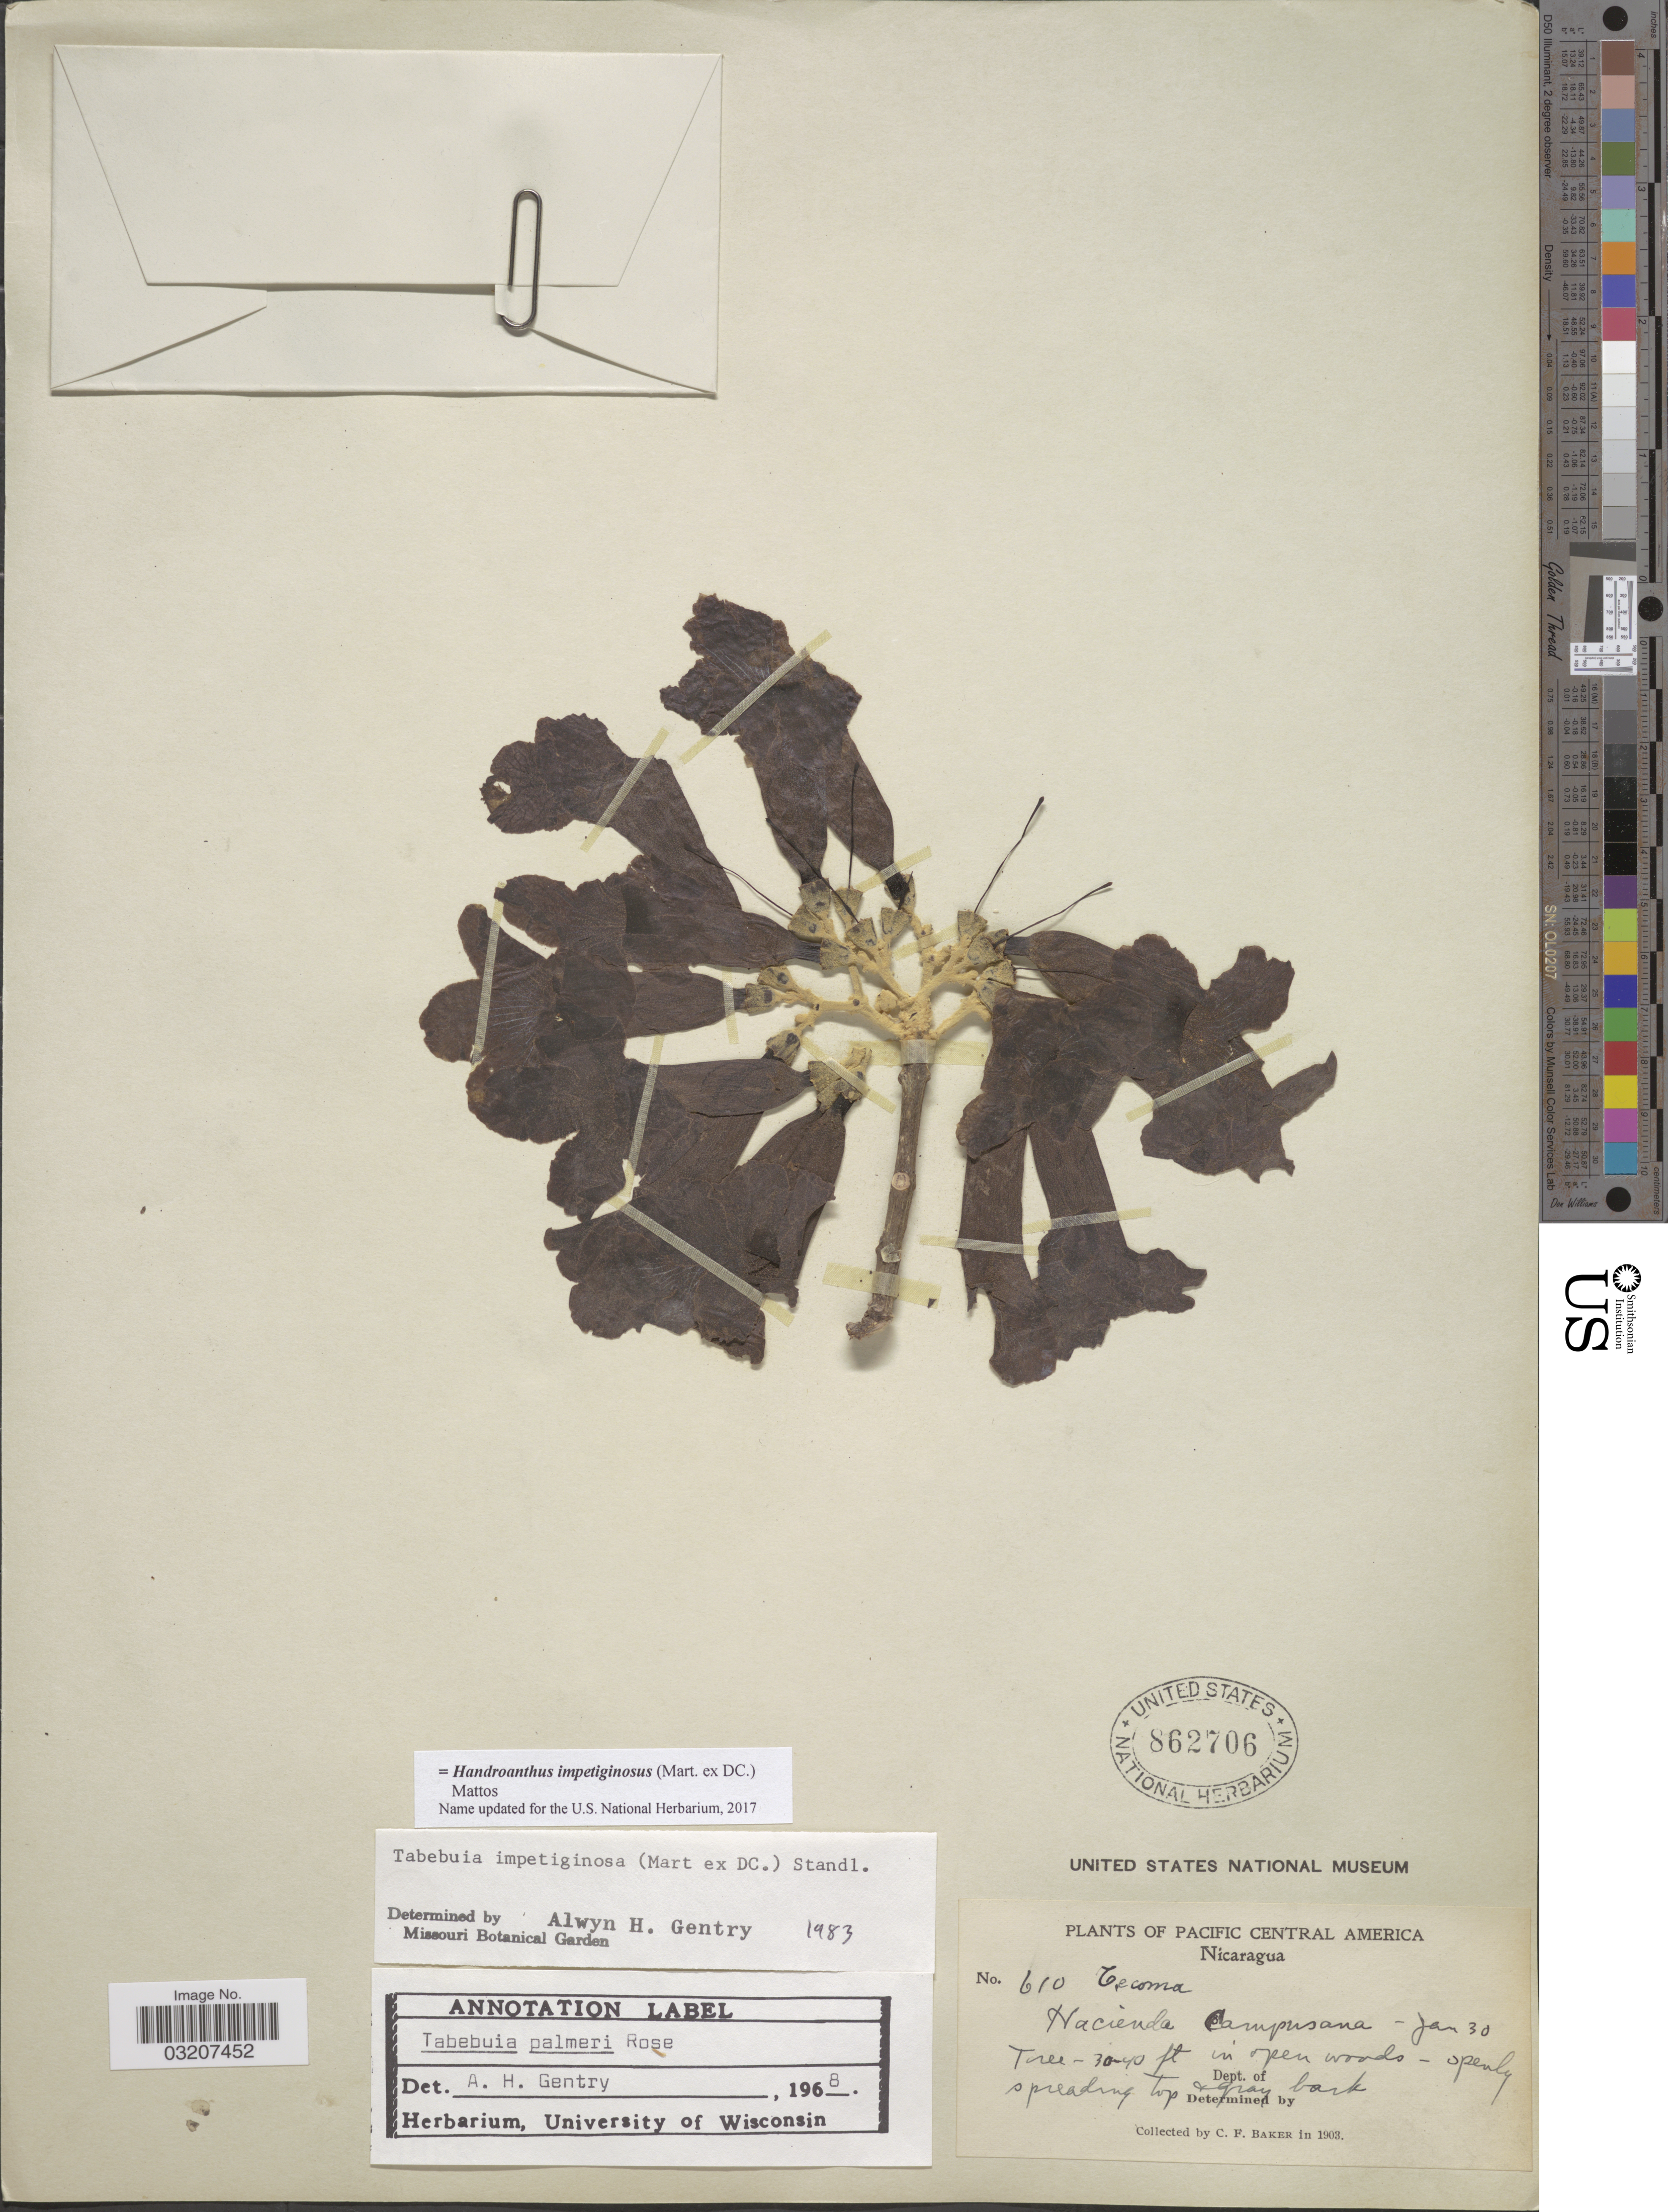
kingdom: Plantae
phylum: Tracheophyta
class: Magnoliopsida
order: Lamiales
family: Bignoniaceae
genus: Handroanthus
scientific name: Handroanthus impetiginosus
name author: (Mart. ex DC.) Mattos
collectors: C. F. Baker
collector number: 610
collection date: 1903-01-30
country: Nicaragua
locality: Pacific Central America. Hacienda Campusana.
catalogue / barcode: US 862706